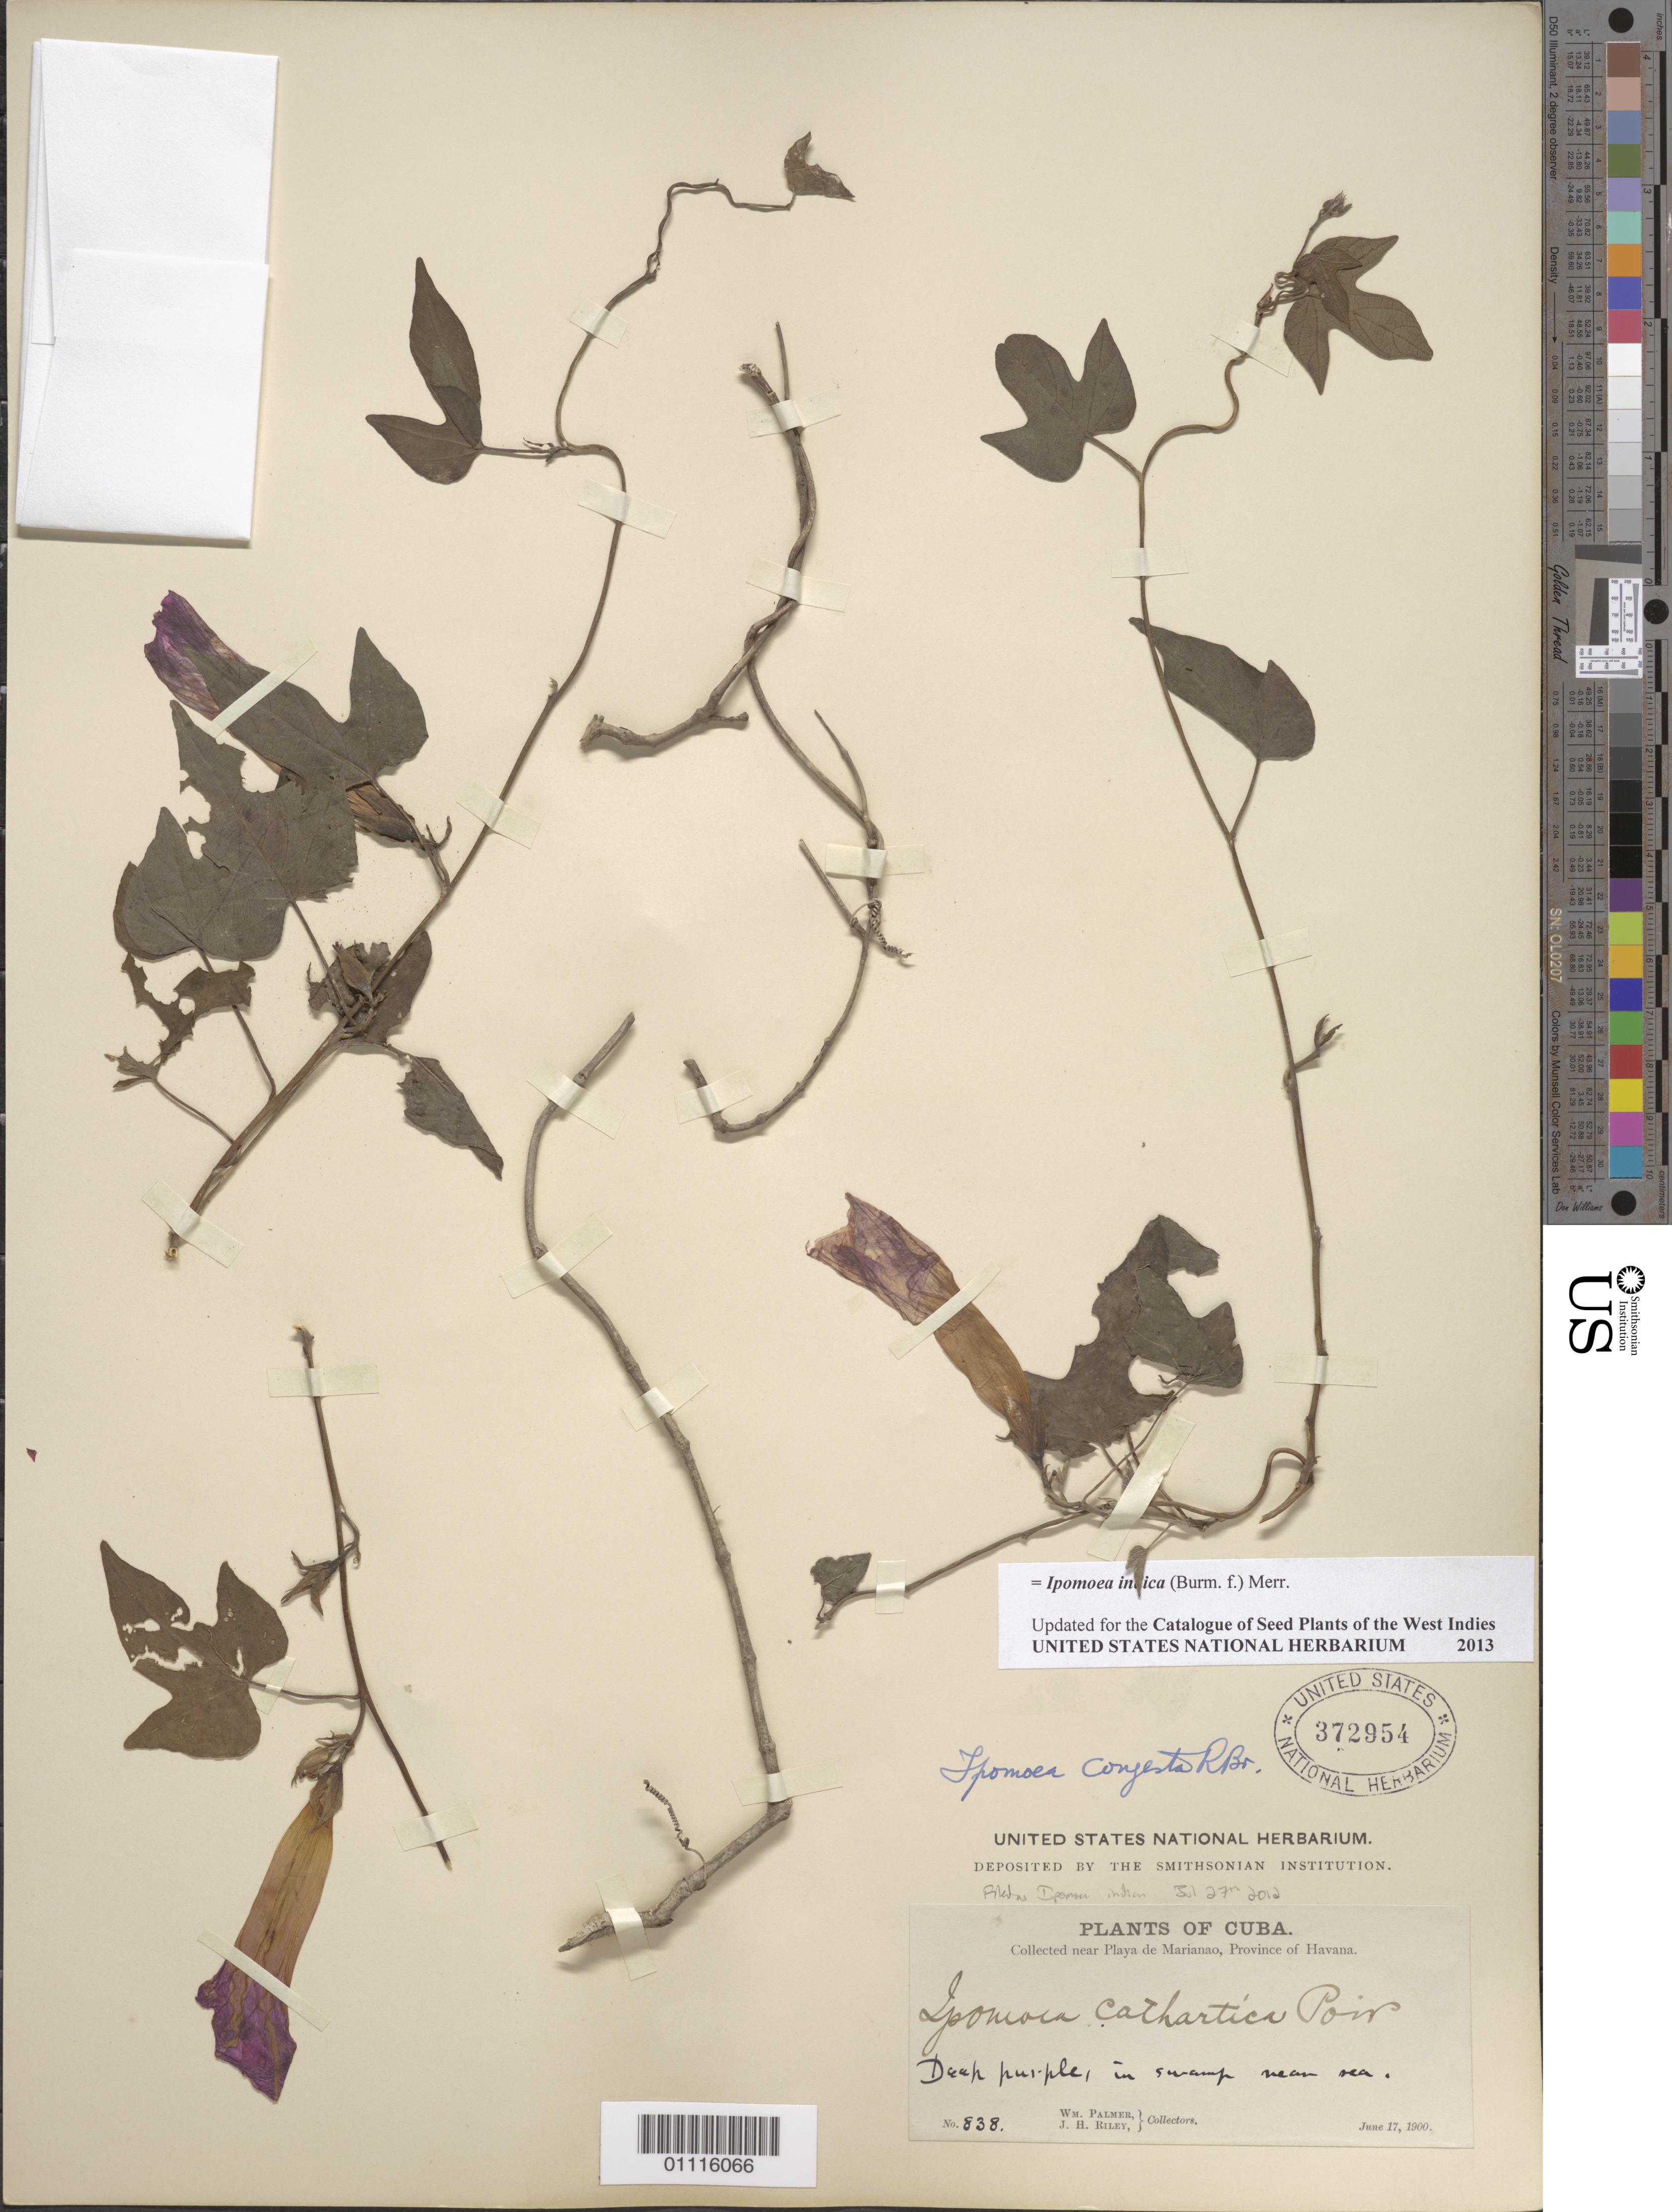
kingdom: Plantae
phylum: Tracheophyta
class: Magnoliopsida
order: Solanales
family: Convolvulaceae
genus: Ipomoea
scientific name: Ipomoea indica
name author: (Burm.) Merr.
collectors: W. Palmer & J. H. Riley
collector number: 838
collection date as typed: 17 Jun 1900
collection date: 1900-06-17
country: Cuba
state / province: La Habana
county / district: Municipio Playa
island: Cuba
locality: Playa de Marianao (near)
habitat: In swamp near sea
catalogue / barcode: US 372954